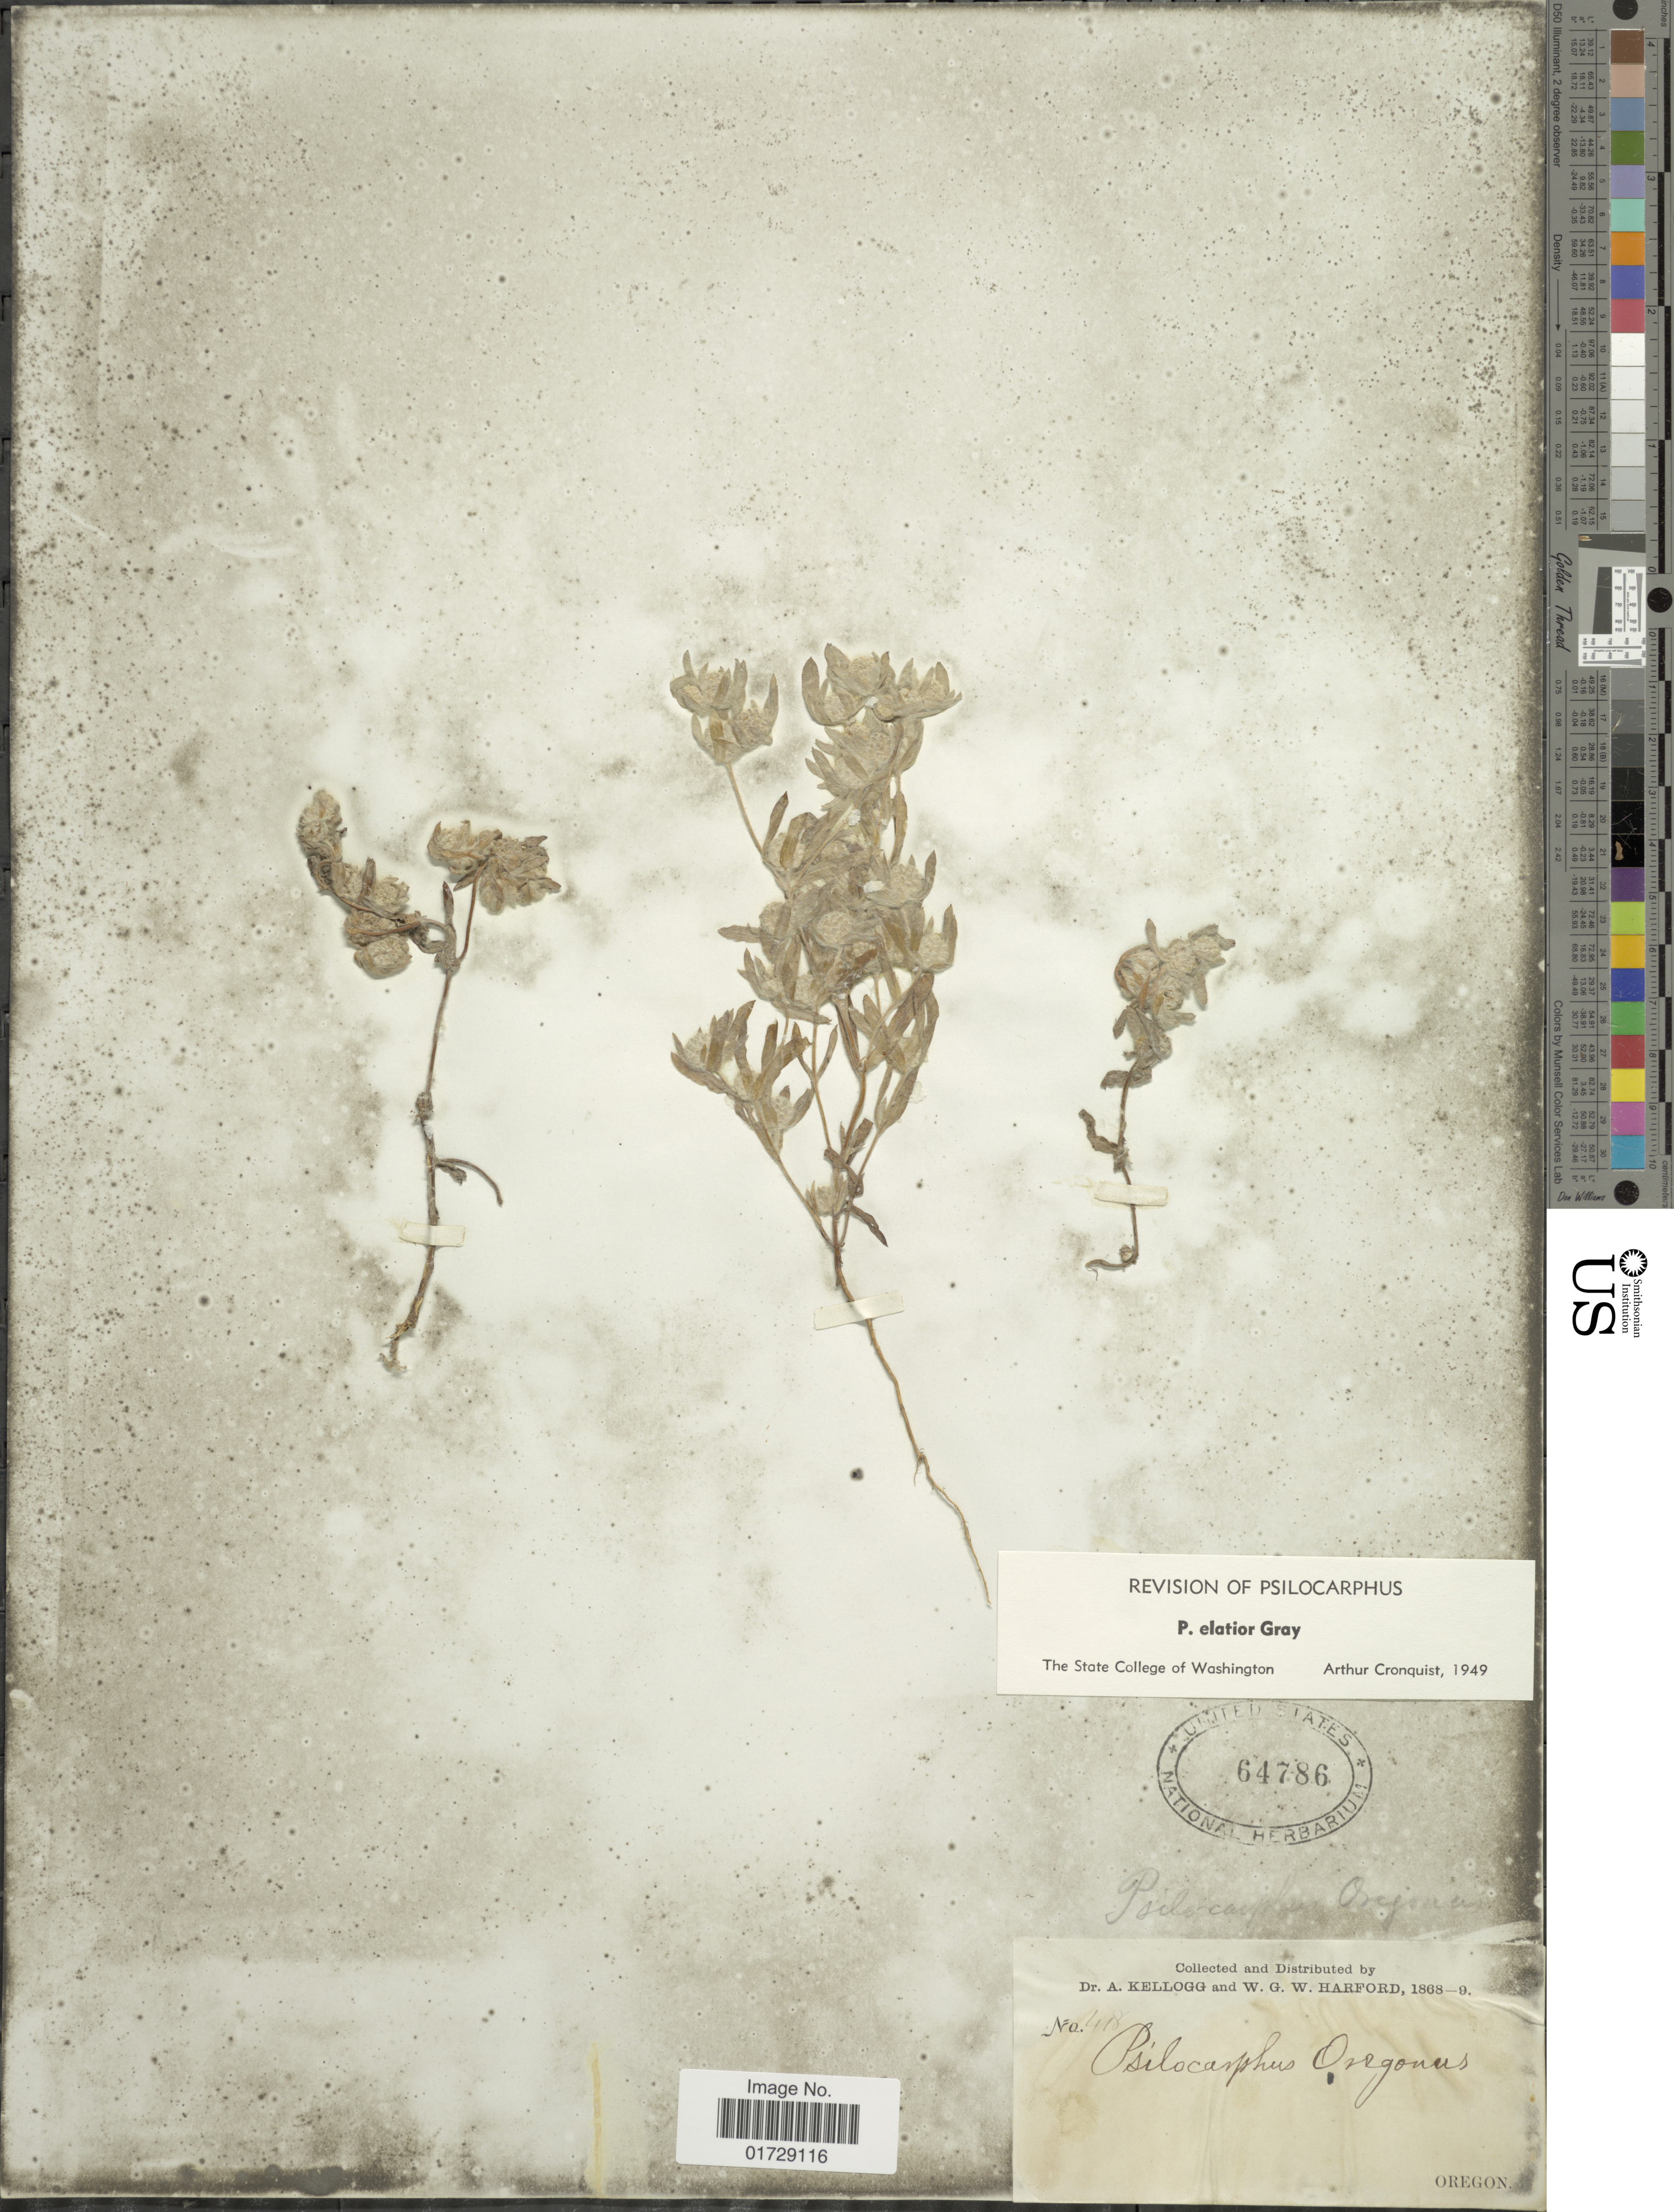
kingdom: Plantae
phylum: Tracheophyta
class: Magnoliopsida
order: Asterales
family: Asteraceae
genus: Psilocarphus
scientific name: Psilocarphus elatior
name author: (A. Gray) A. Gray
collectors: A. Kellogg & W. G. W. Harford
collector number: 418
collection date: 1868/1869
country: United States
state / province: Oregon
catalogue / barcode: US 64786